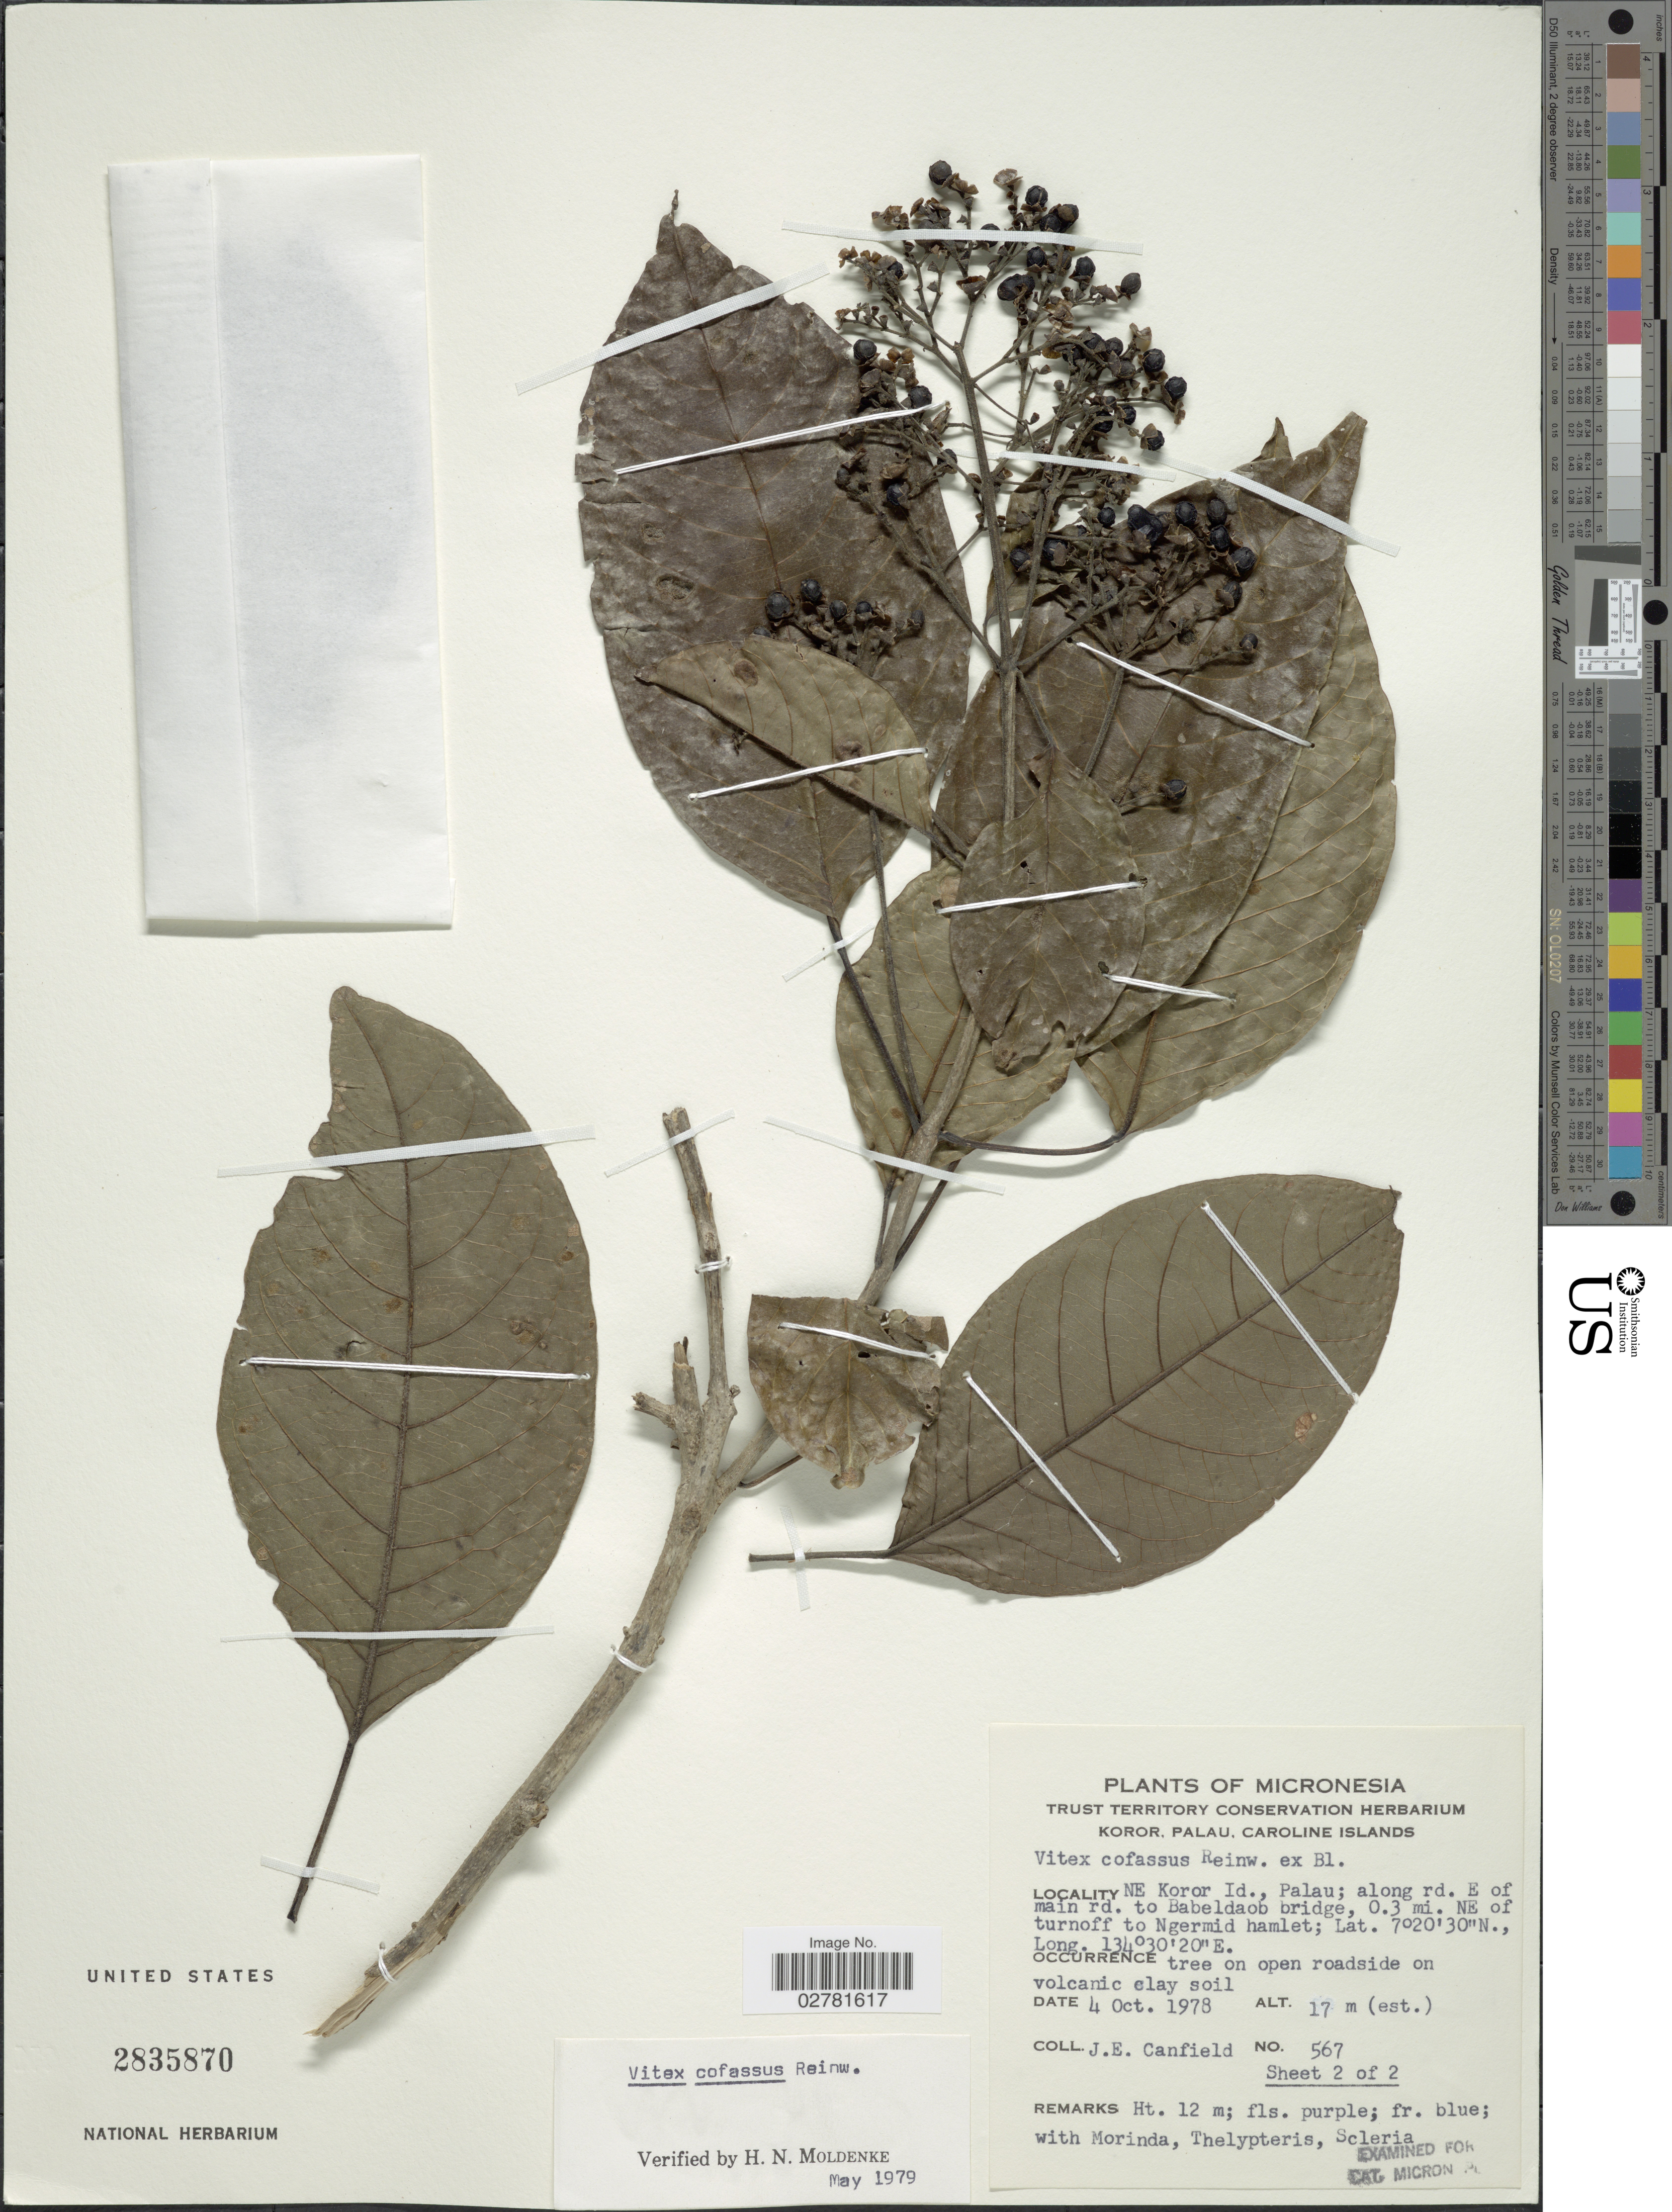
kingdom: Plantae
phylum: Tracheophyta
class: Magnoliopsida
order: Lamiales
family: Lamiaceae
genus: Vitex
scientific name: Vitex cofassus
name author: Reinw. ex Blume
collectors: J. E. Canfield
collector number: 567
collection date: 1978-10-04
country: Palau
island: Babeldaob [Babelthuap]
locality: Micronesia. Koror, Palau, Caroline Islands. NE Koror Id., Palau; along rd. E of main rd. to Babeldaob bridge, 0.3 mi. NE of turnoff to Ngermid hamlet.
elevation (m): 17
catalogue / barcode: US 2835870